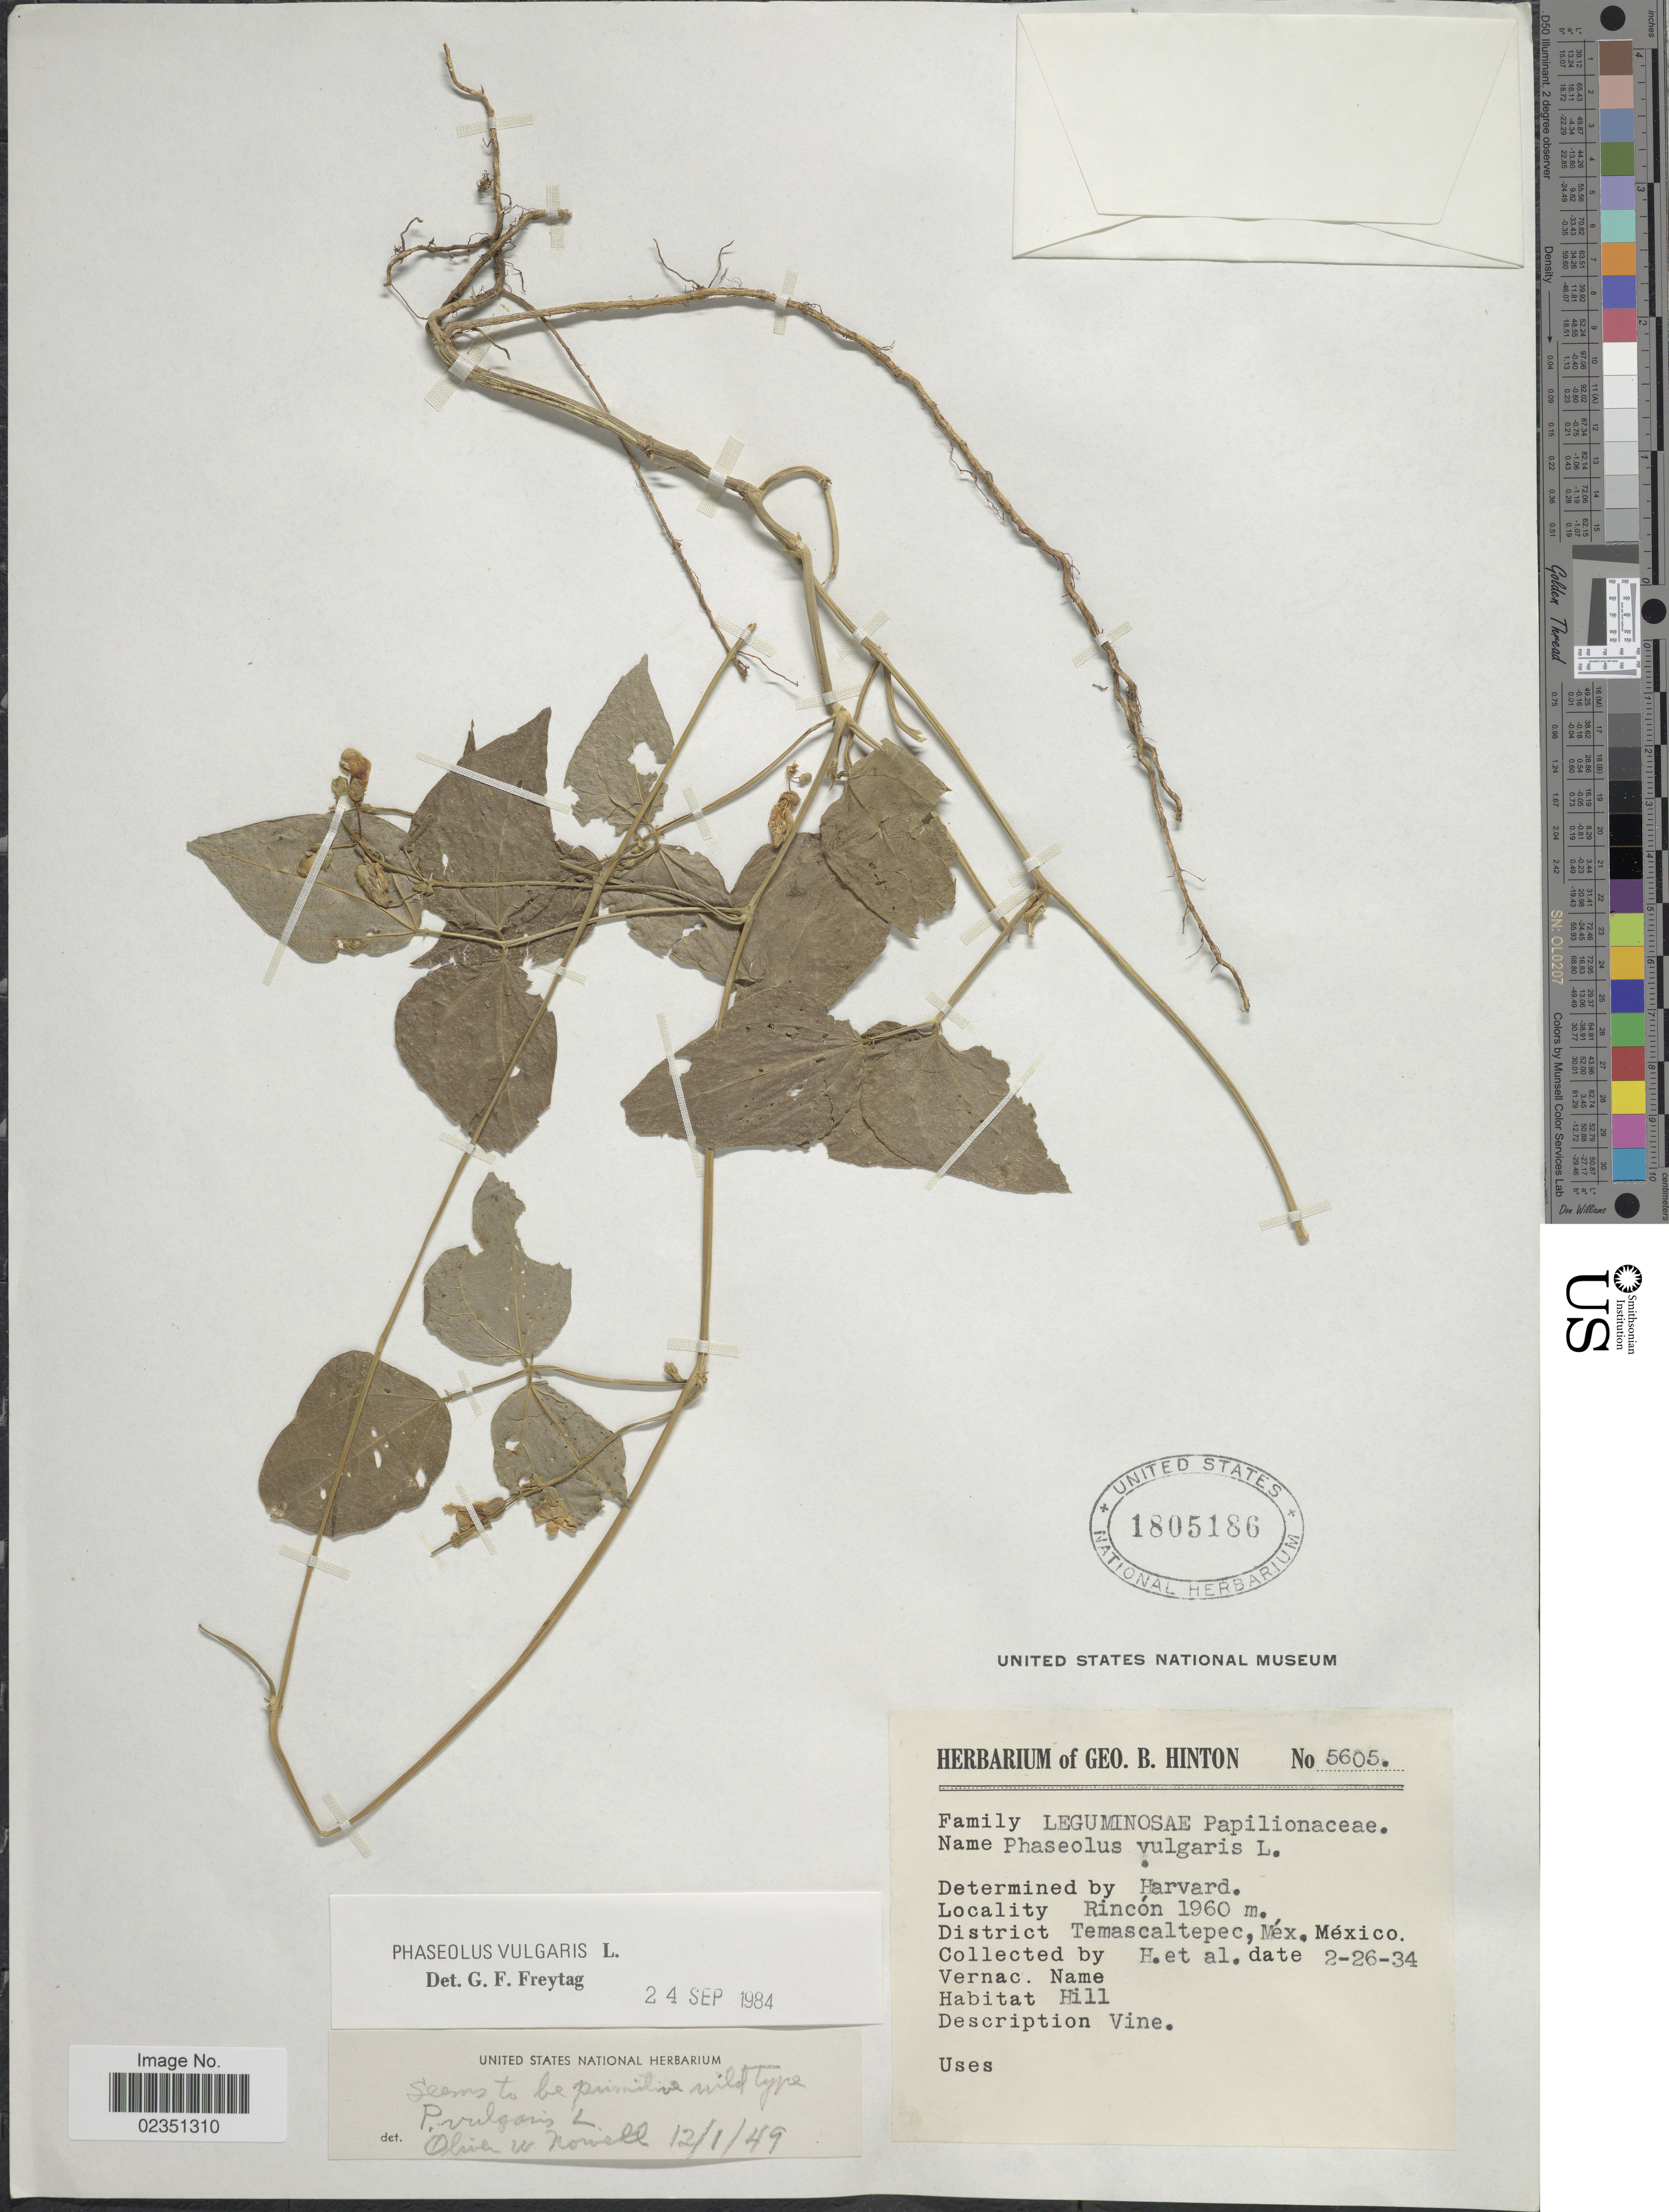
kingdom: Plantae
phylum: Tracheophyta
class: Magnoliopsida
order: Fabales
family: Fabaceae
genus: Phaseolus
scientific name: Phaseolus vulgaris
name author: L.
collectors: G. B. Hinton & et al.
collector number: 5605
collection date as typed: Transcribed d/m/y: 26/2/34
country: Mexico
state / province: México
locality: Rincon, District Temascaltepec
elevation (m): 1960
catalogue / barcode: US 1805186